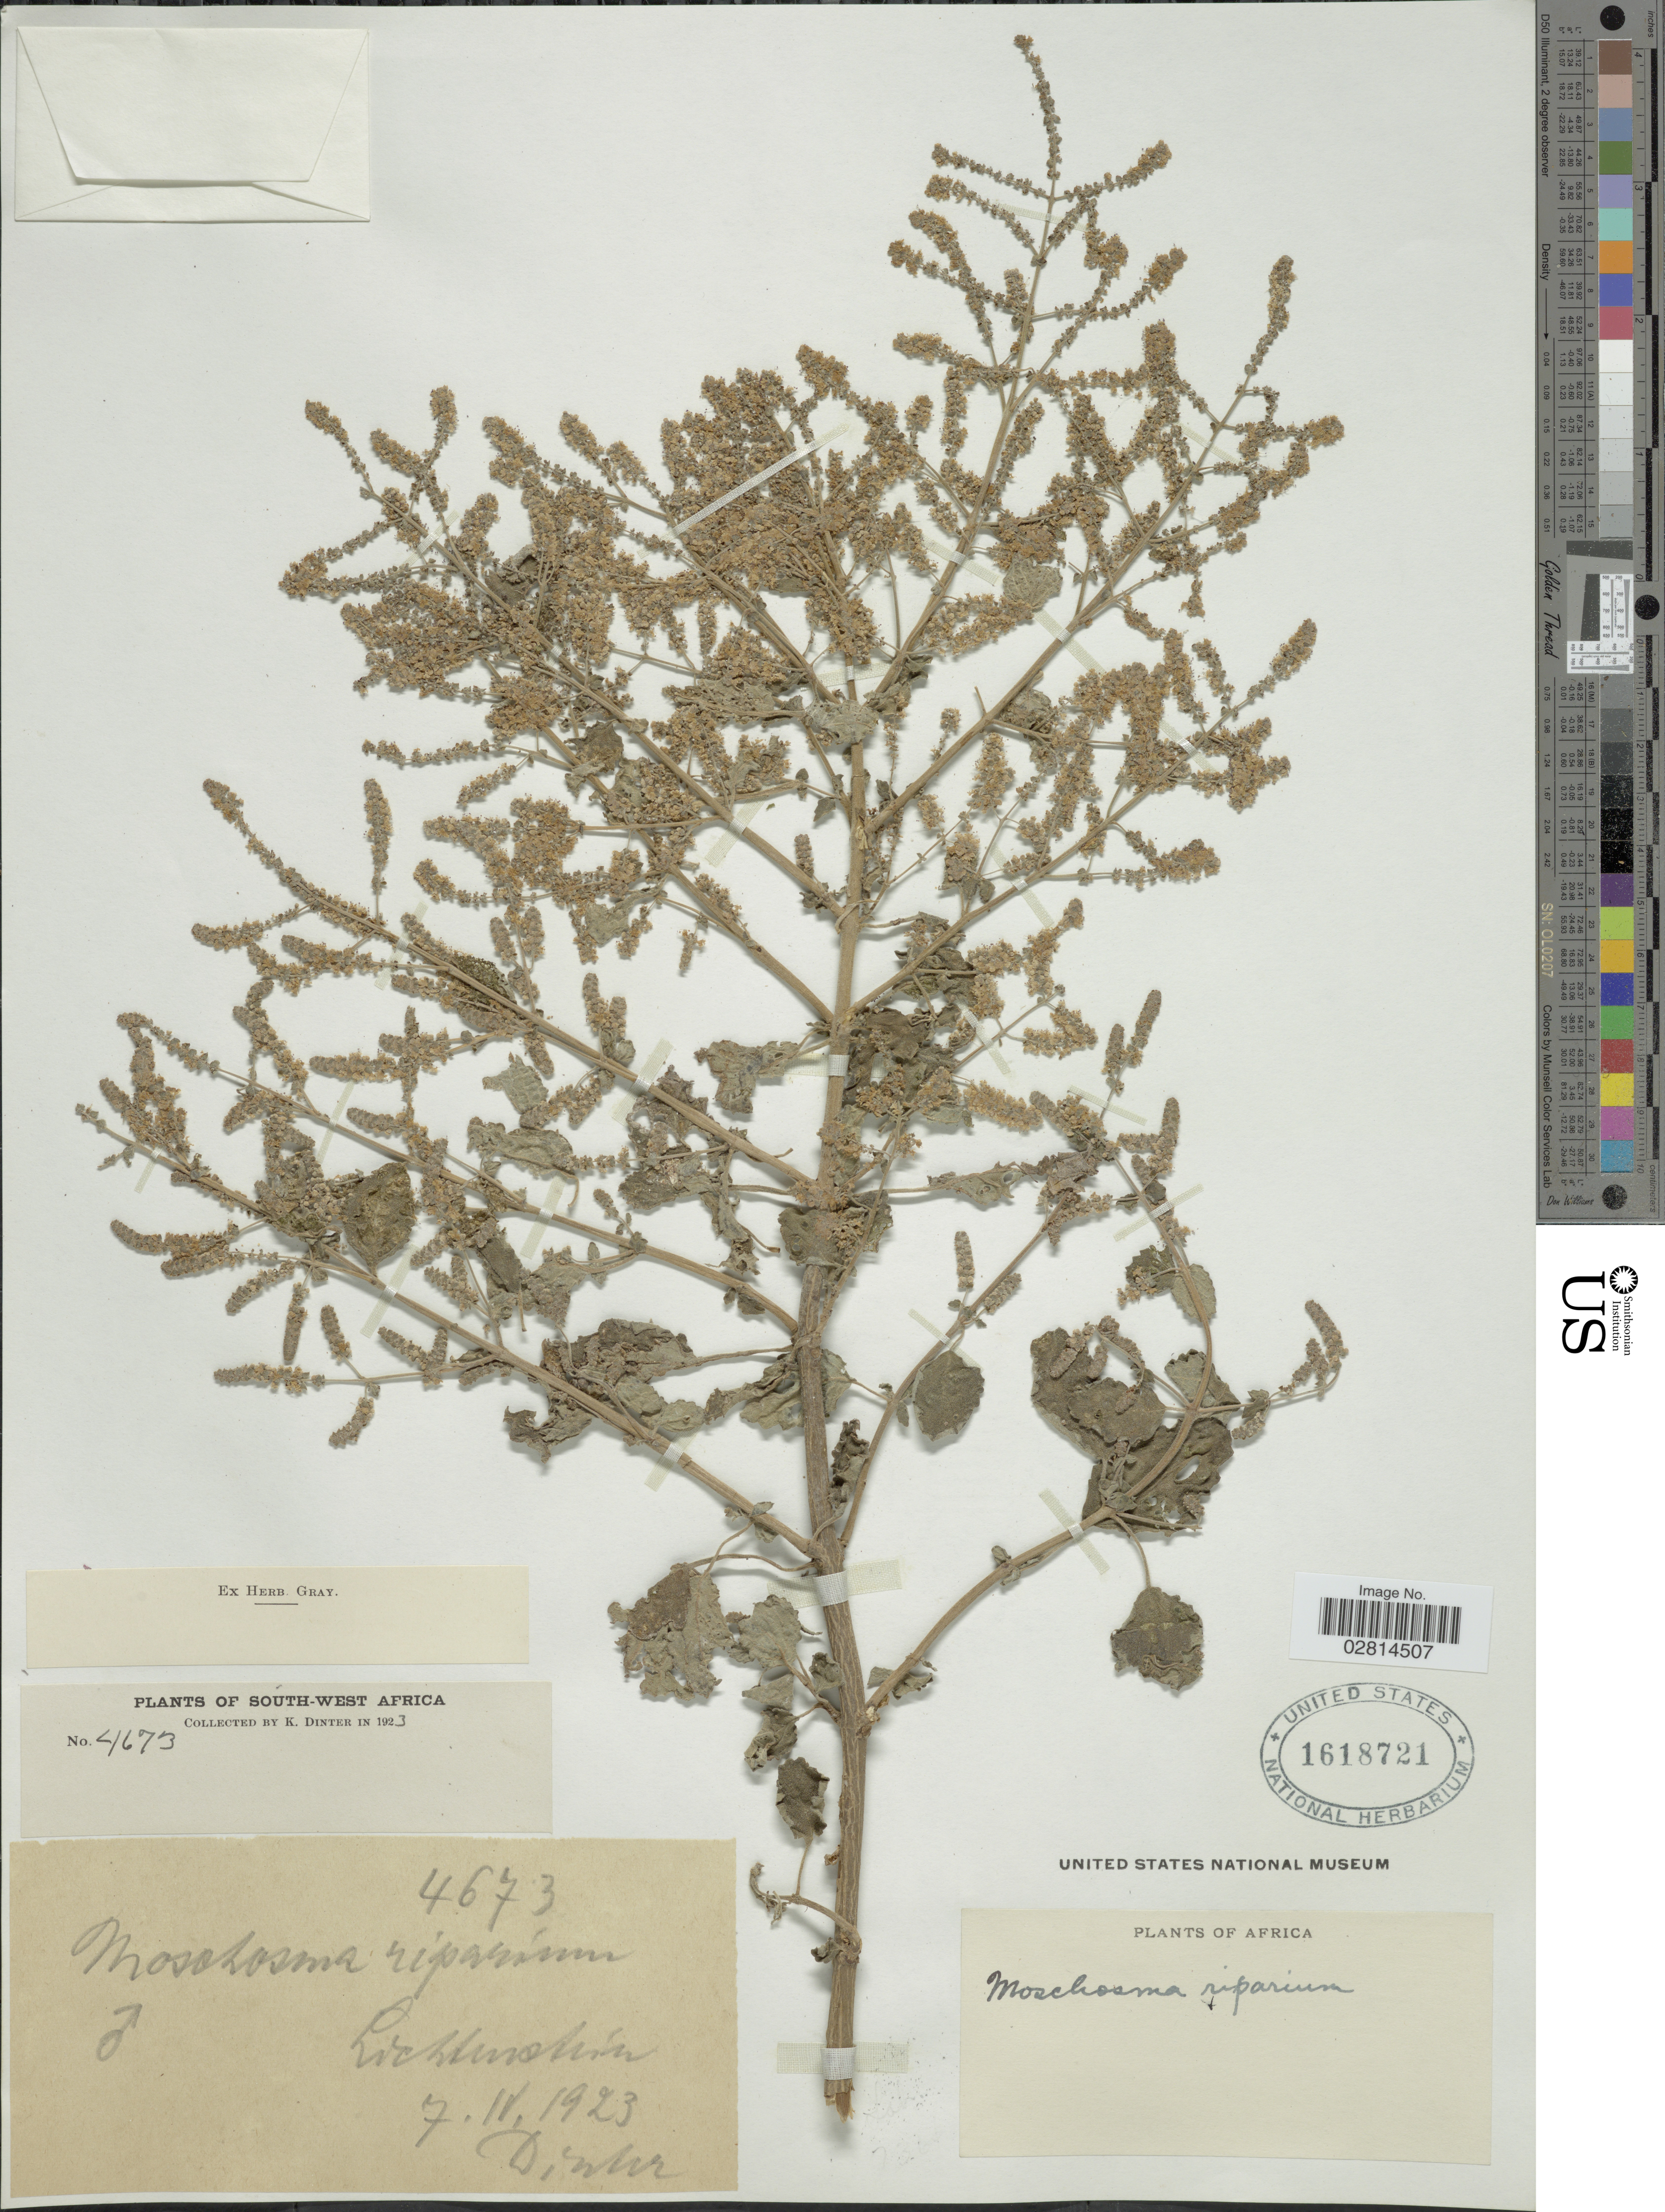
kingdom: Plantae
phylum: Tracheophyta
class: Magnoliopsida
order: Lamiales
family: Lamiaceae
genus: Tetradenia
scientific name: Tetradenia brevispicata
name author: (N.E. Br.) Codd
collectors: M. Dinter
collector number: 4673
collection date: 1923-04-07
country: Namibia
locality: South-West Africa. [illegible text].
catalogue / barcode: US 1618721